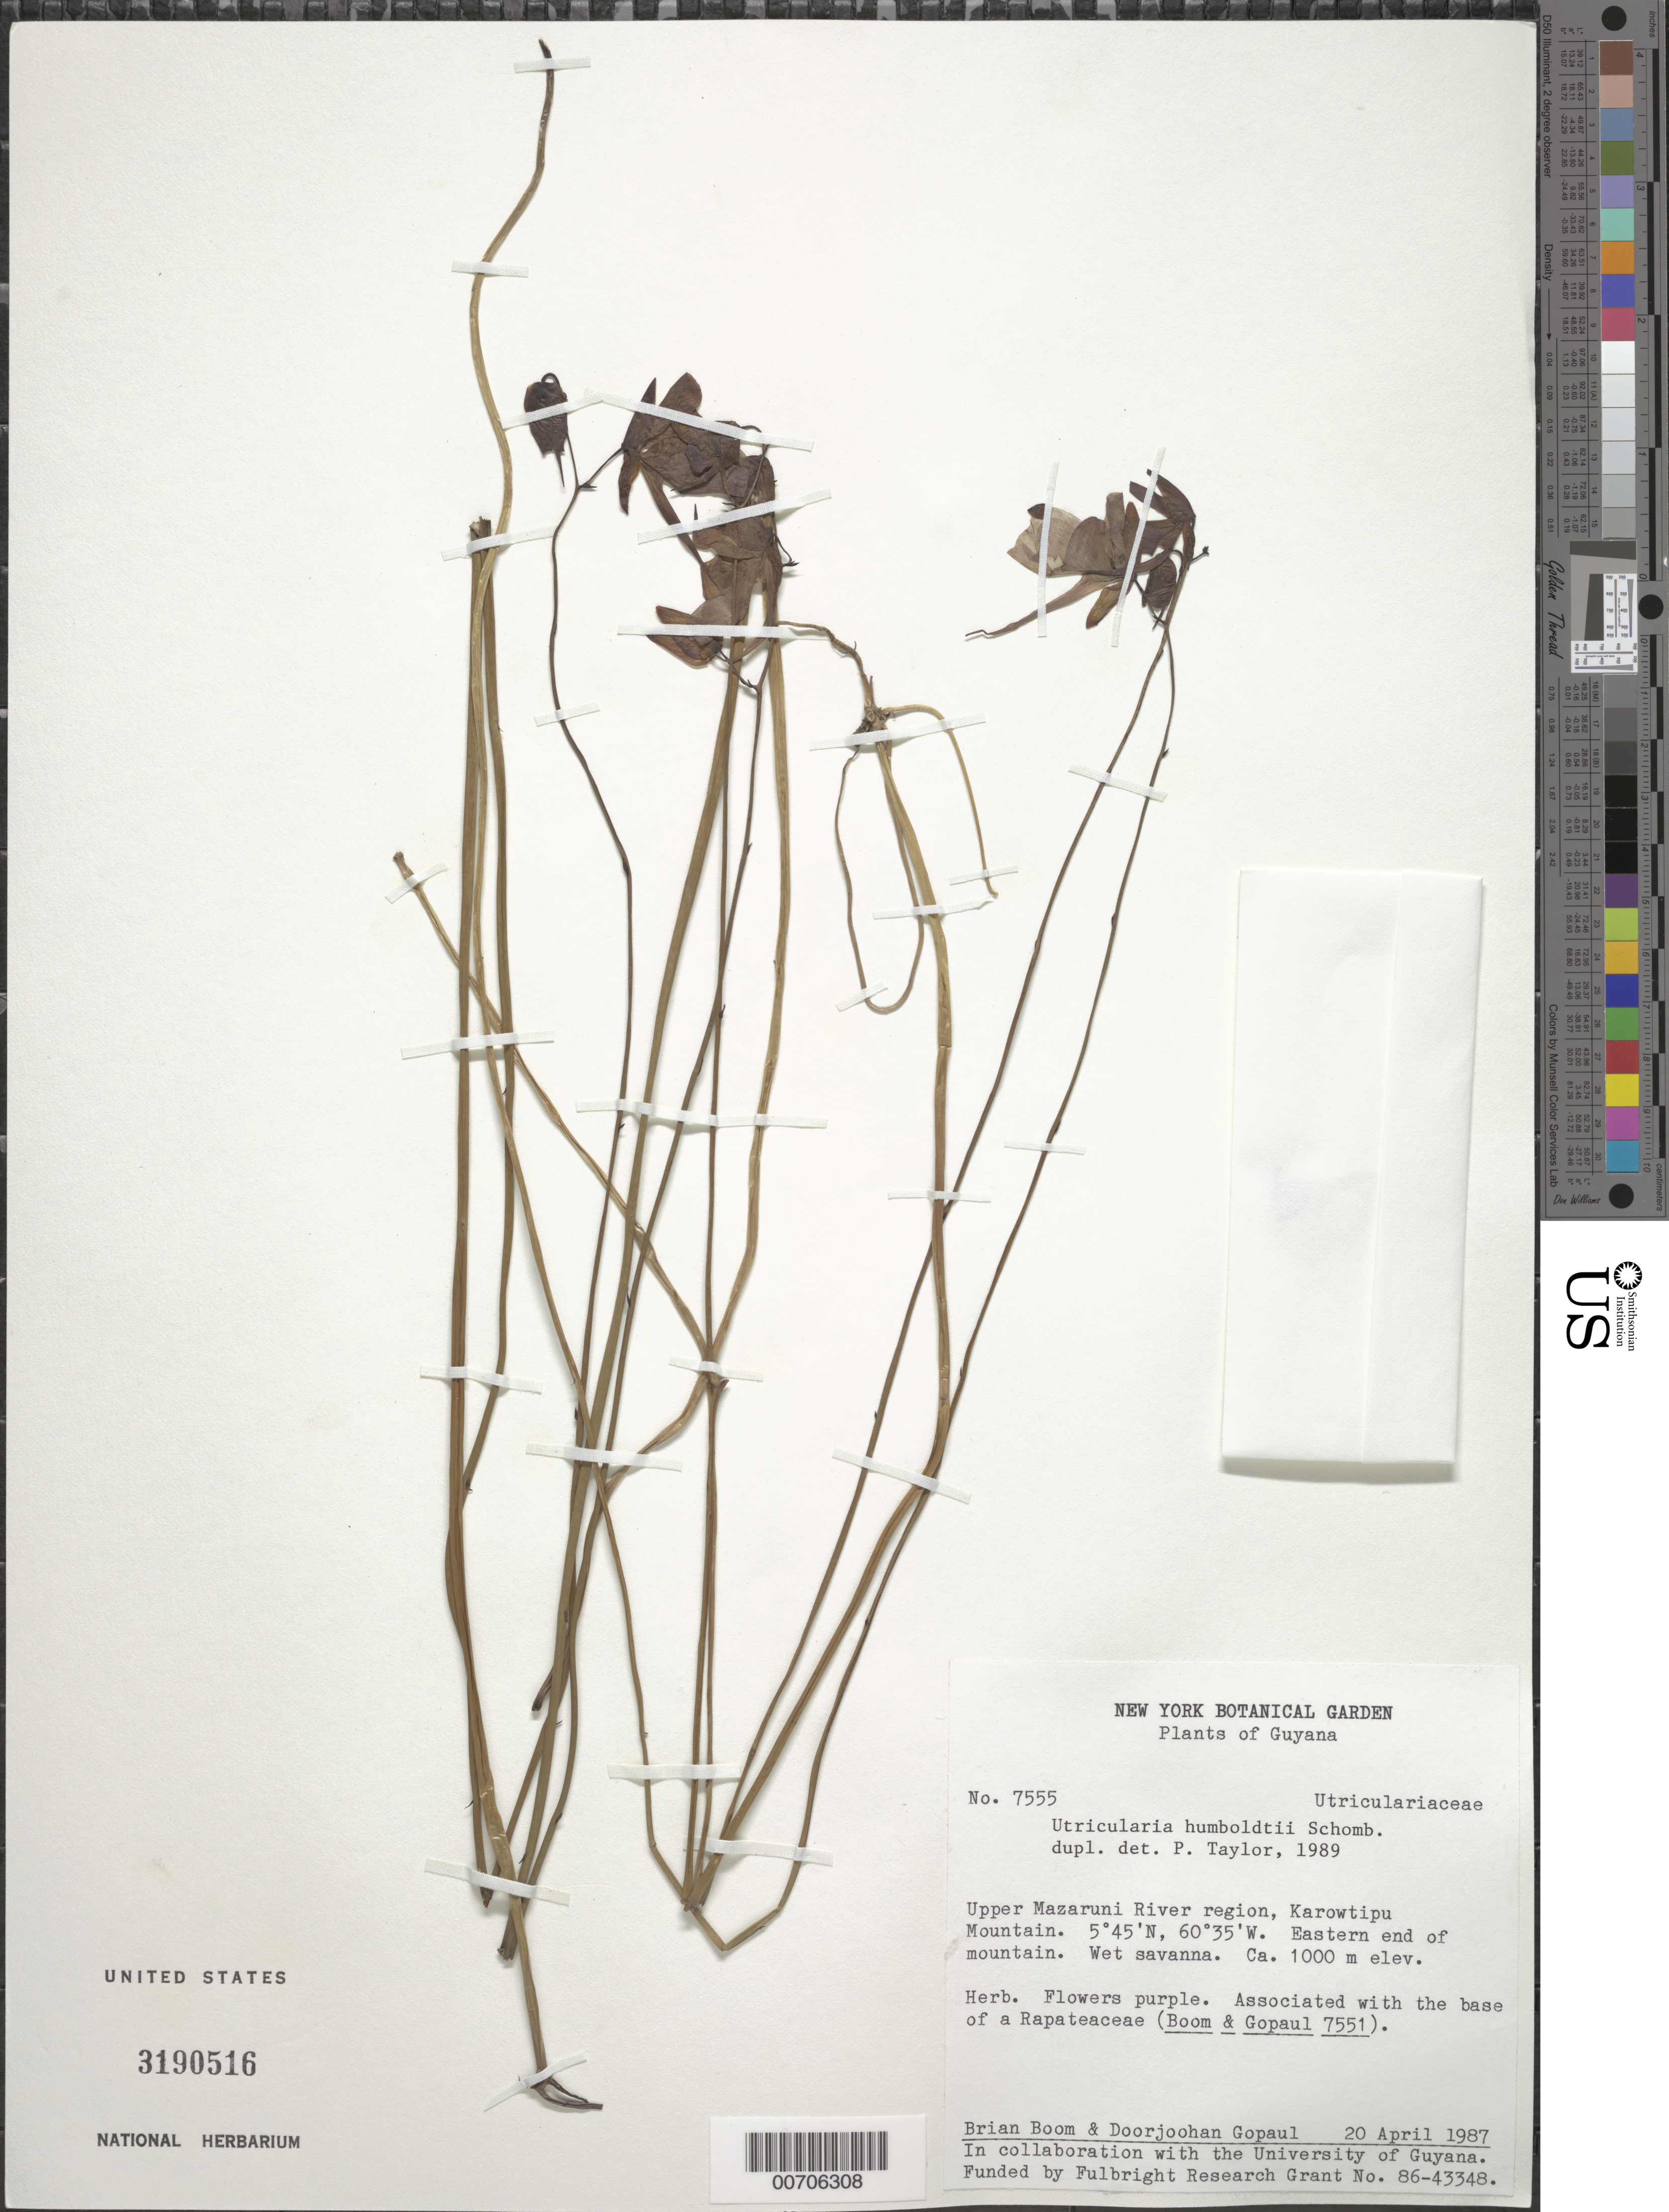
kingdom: Plantae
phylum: Tracheophyta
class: Magnoliopsida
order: Lamiales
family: Lentibulariaceae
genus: Utricularia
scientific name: Utricularia humboldtii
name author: R.H. Schomb.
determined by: Taylor, P.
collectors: B. M. Boom & D. Gopaul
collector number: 7555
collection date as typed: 20-Apr-87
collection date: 1987-04-20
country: Guyana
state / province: Cuyuni-Mazaruni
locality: Karowtipu Mt., upper Mazaruni R. region, eastern end of Mt.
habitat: Wet savanna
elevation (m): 1000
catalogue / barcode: US 3190516